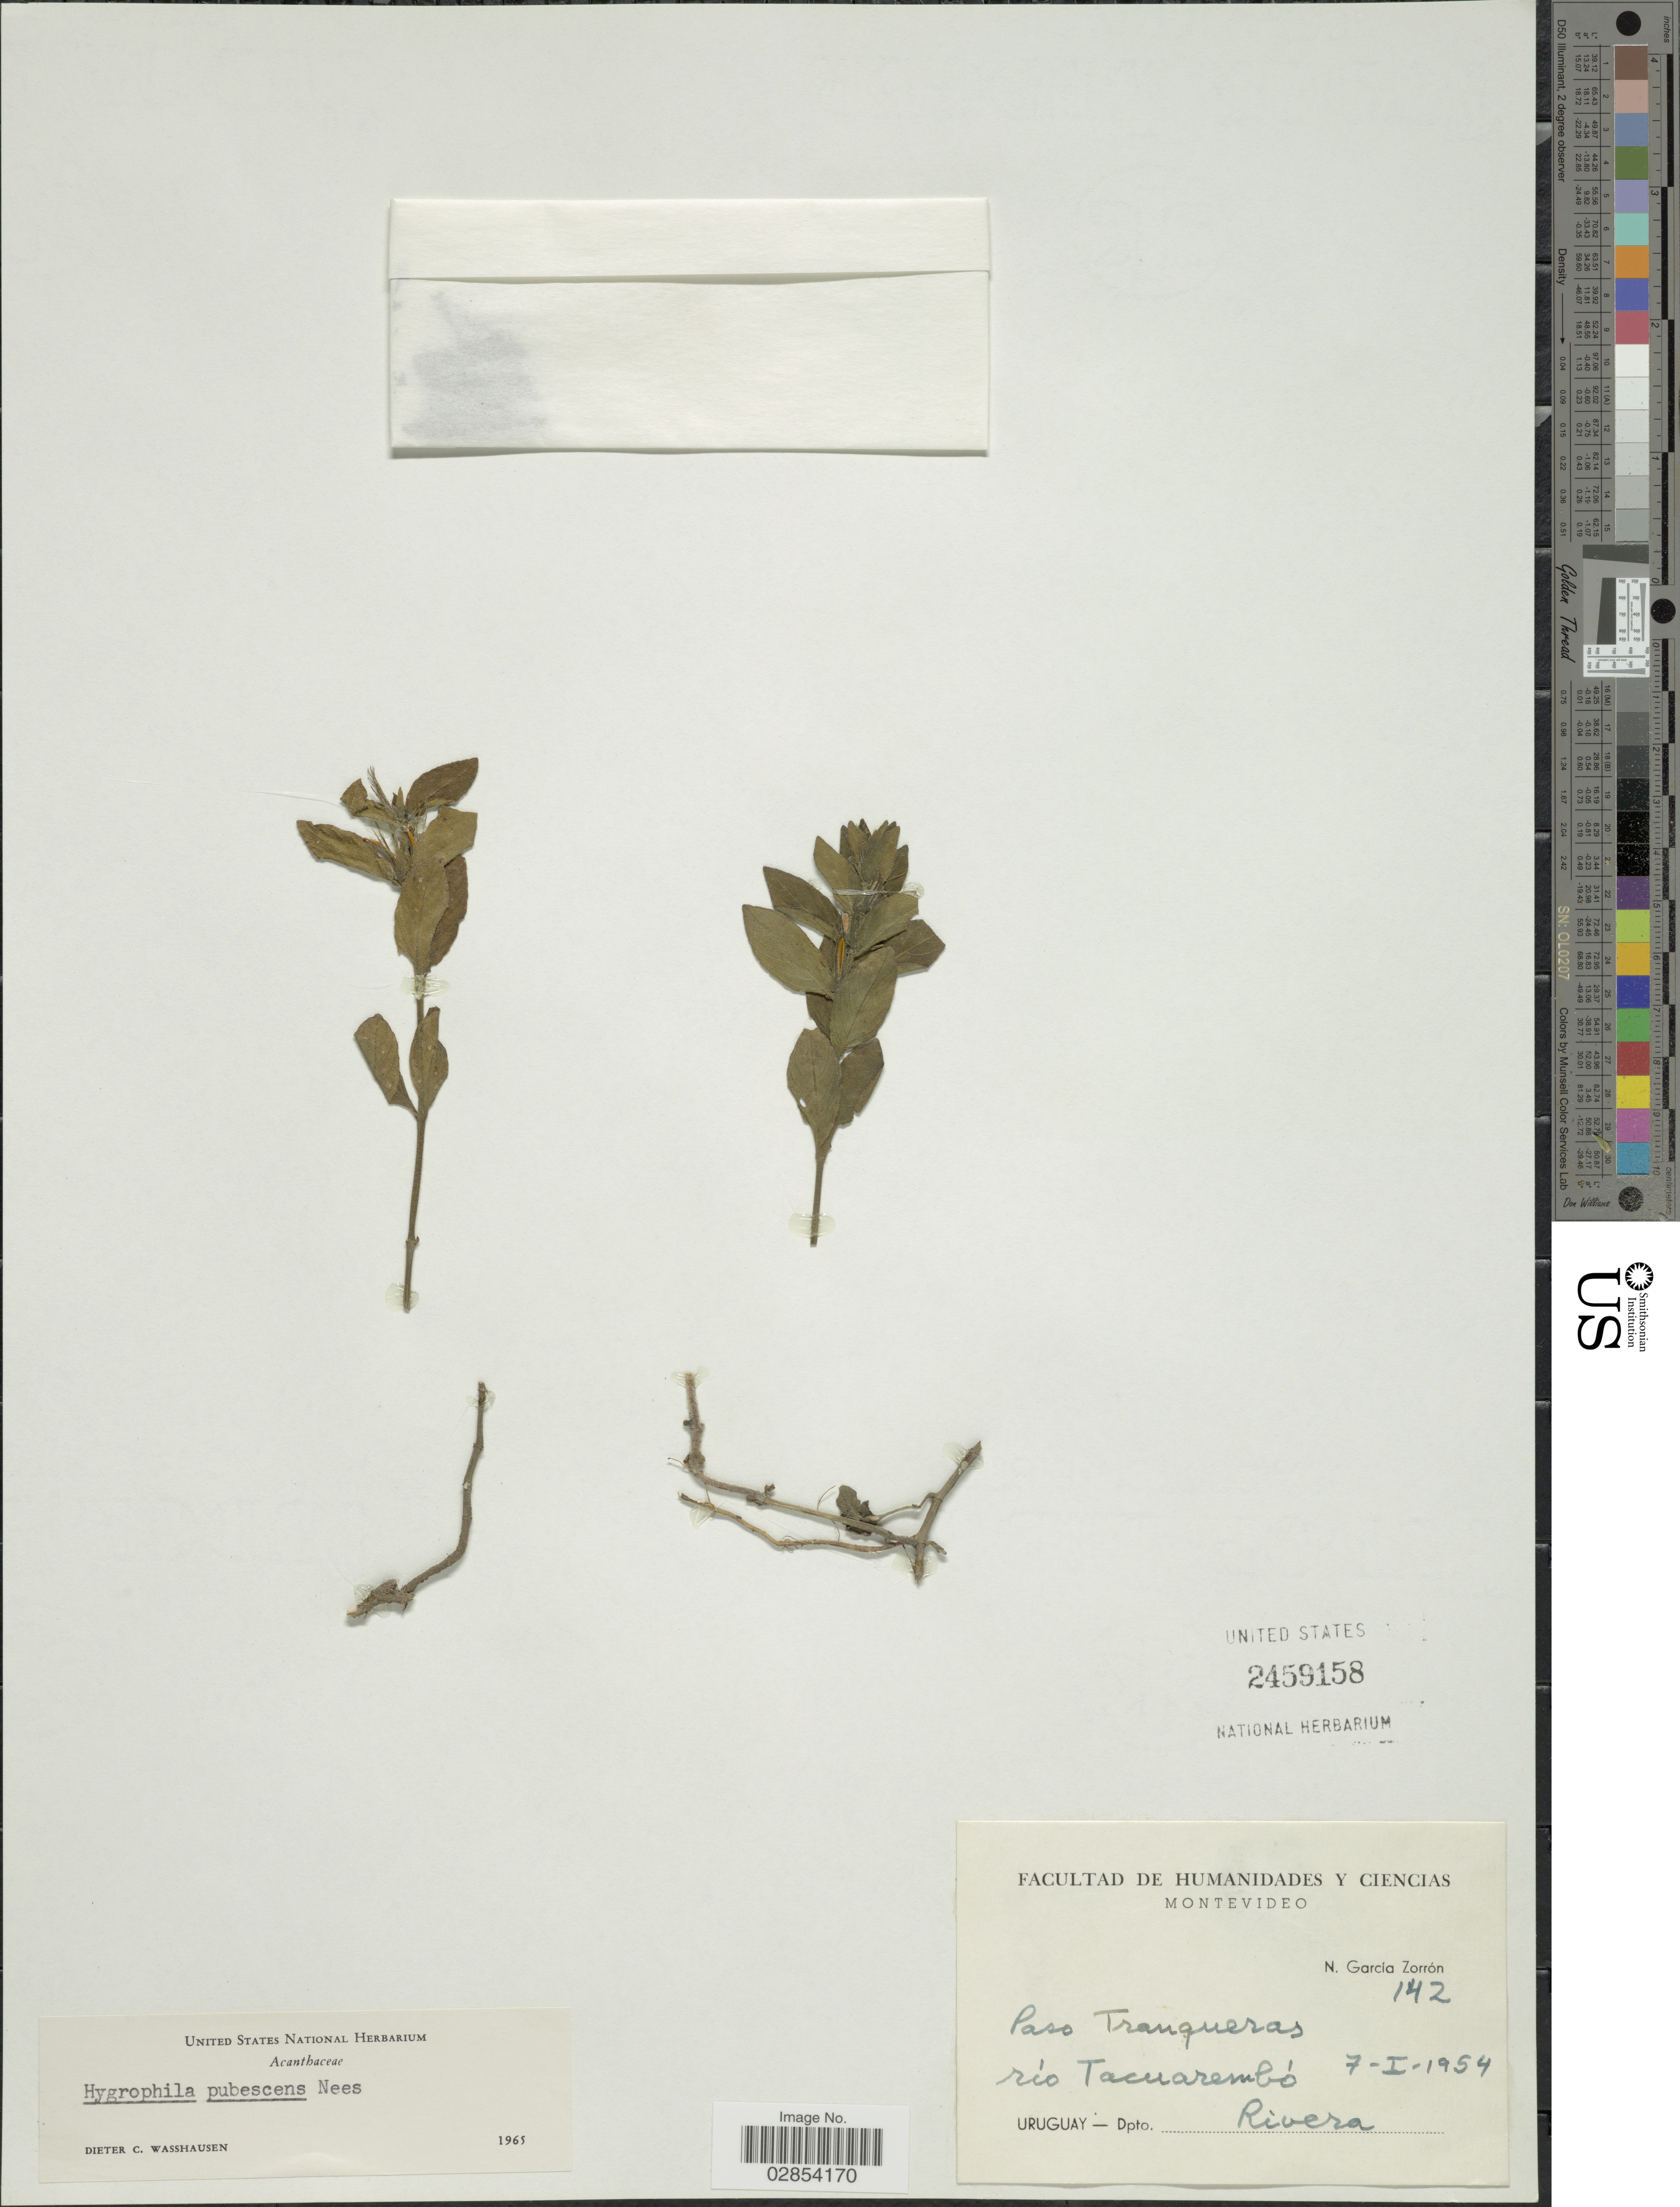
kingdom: Plantae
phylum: Tracheophyta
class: Magnoliopsida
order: Lamiales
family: Acanthaceae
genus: Hygrophila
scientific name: Hygrophila pubescens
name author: Nees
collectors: N. Garcia Zorron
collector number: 142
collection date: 1954-01-07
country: Uruguay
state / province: Rivera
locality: Dpto. Rivera. Paso Tranqueras. Río Tacuarembó.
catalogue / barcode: US 2459158